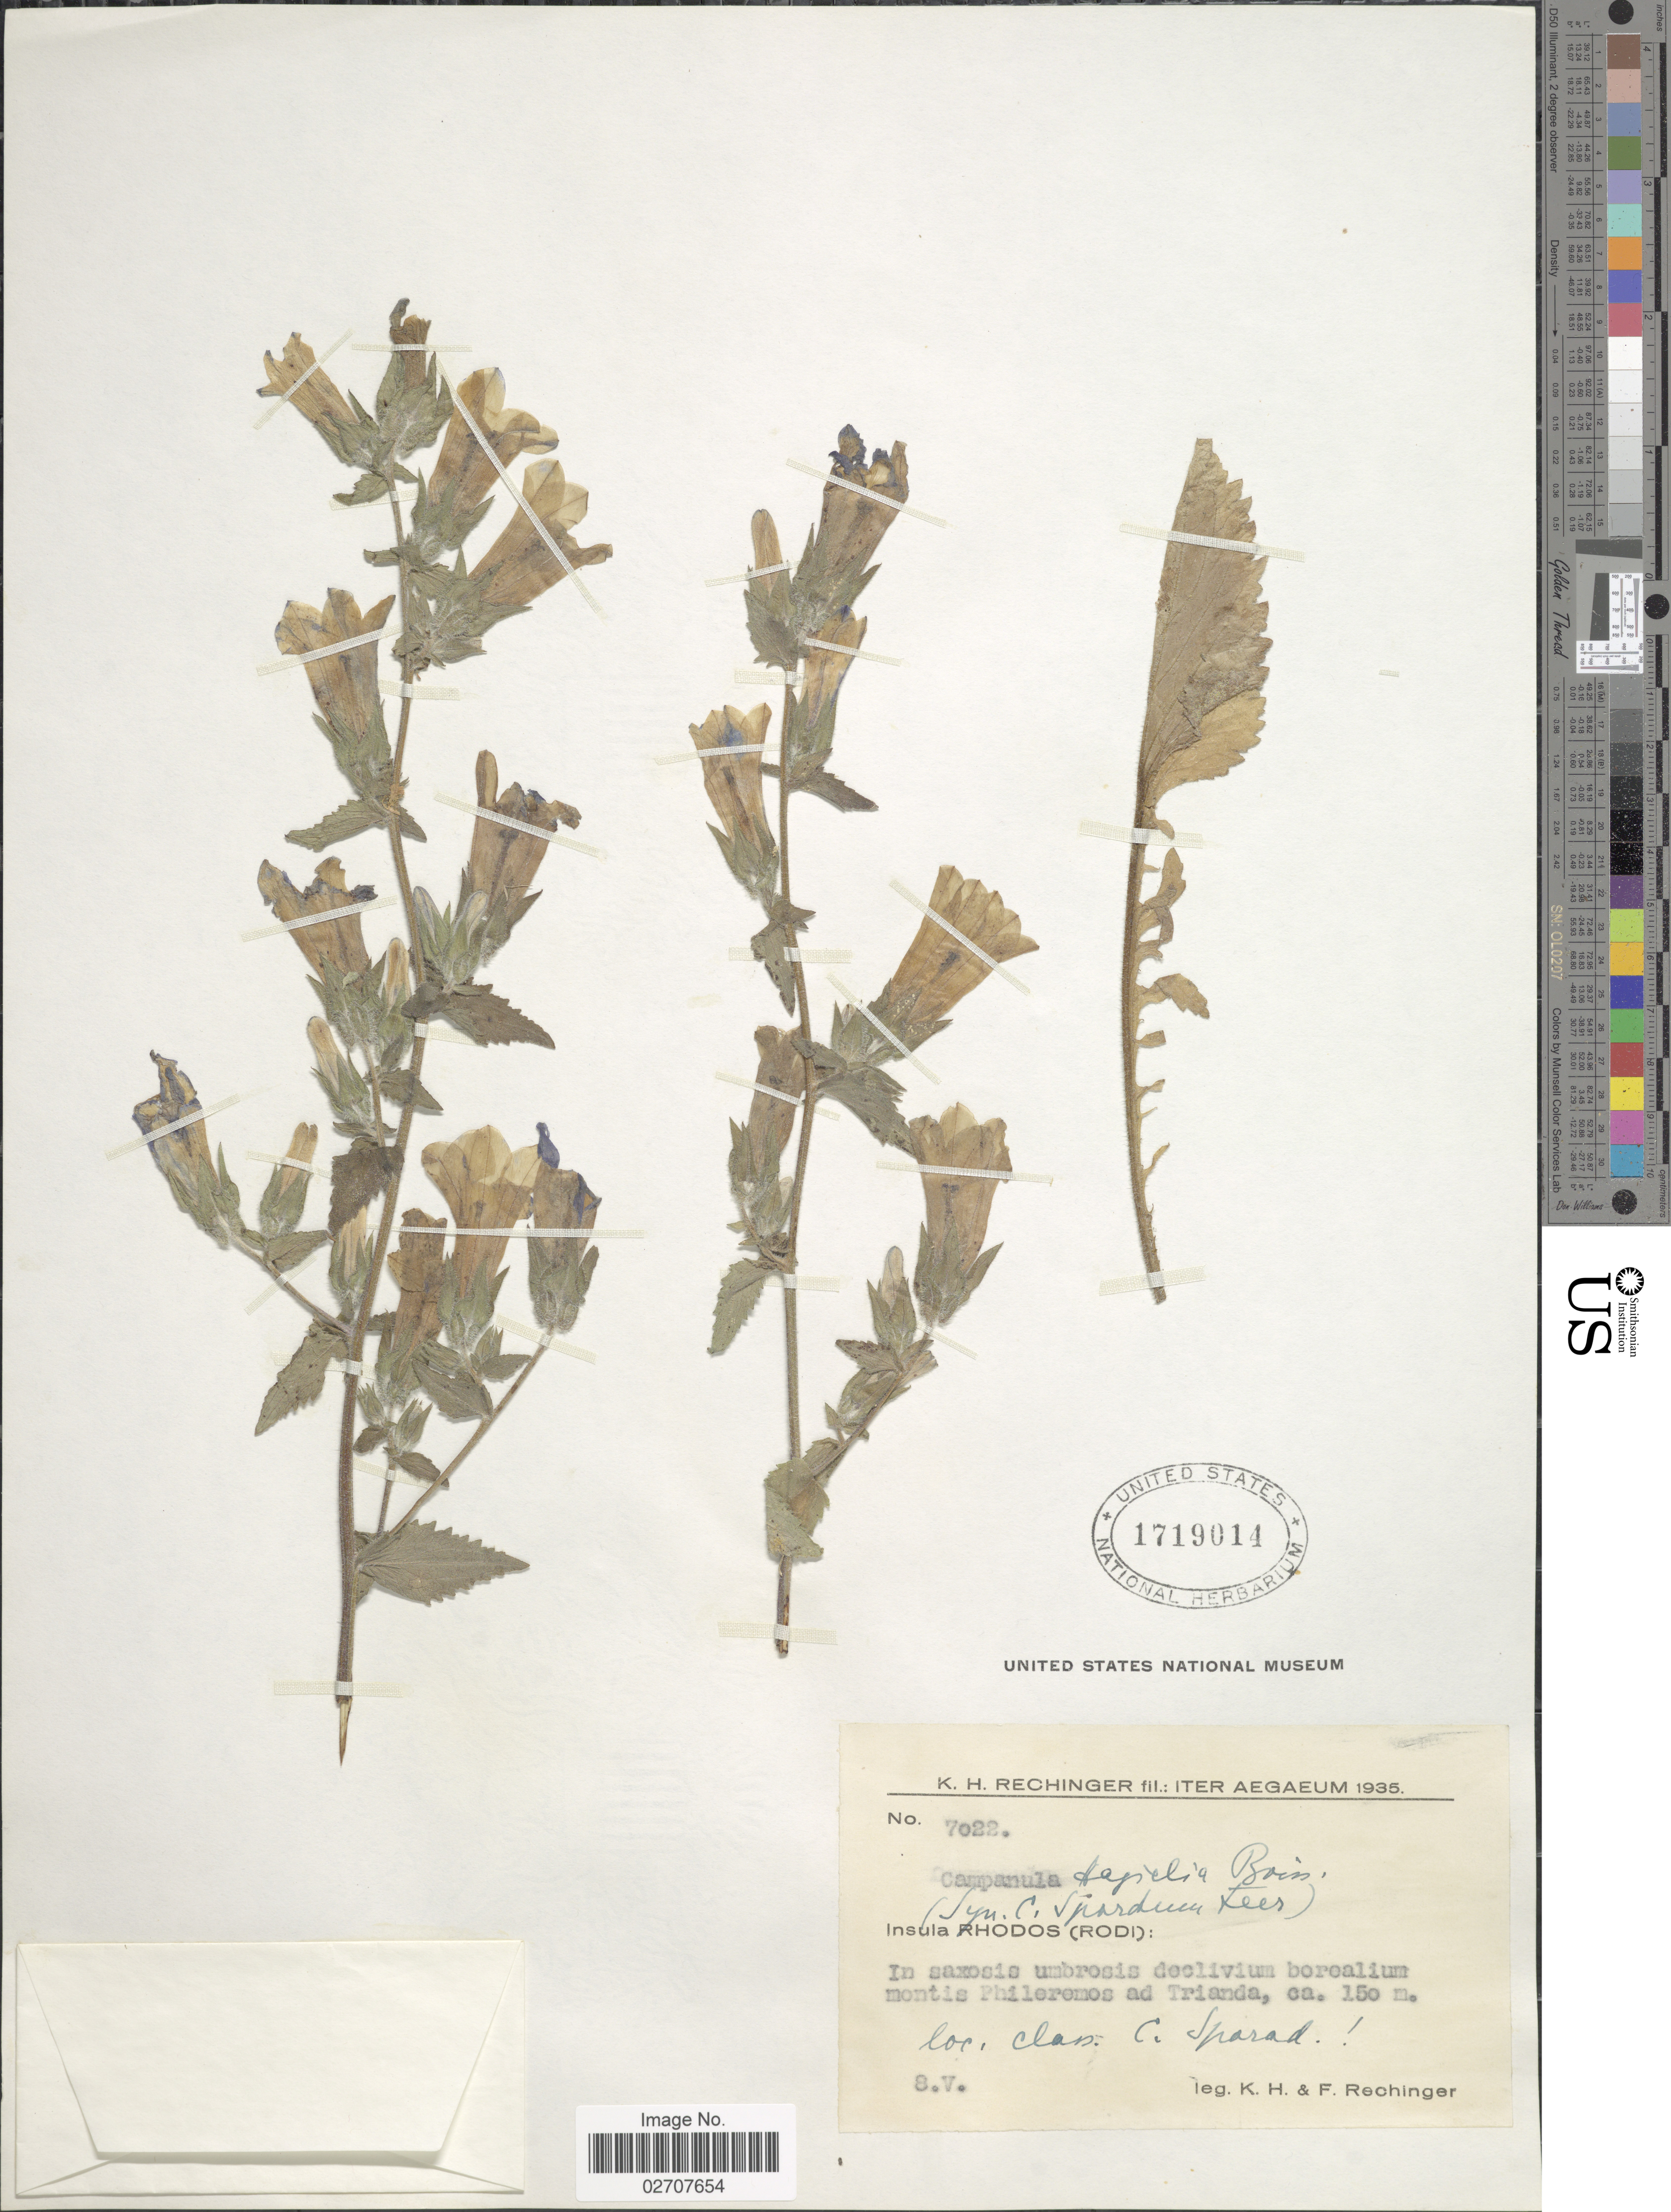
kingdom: Plantae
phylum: Tracheophyta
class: Magnoliopsida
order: Asterales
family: Campanulaceae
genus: Campanula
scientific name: Campanula hagielia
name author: Boiss.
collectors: K. H. Rechinger & F. Rechinger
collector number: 7022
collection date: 1935-05-08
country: Greece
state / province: South Aegean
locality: Aegaeum. Insula Rhodos (Rodi): In saxosis umbrosis declivium borealium montis Phileremos ad Trianda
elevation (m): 150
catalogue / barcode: US 1719014